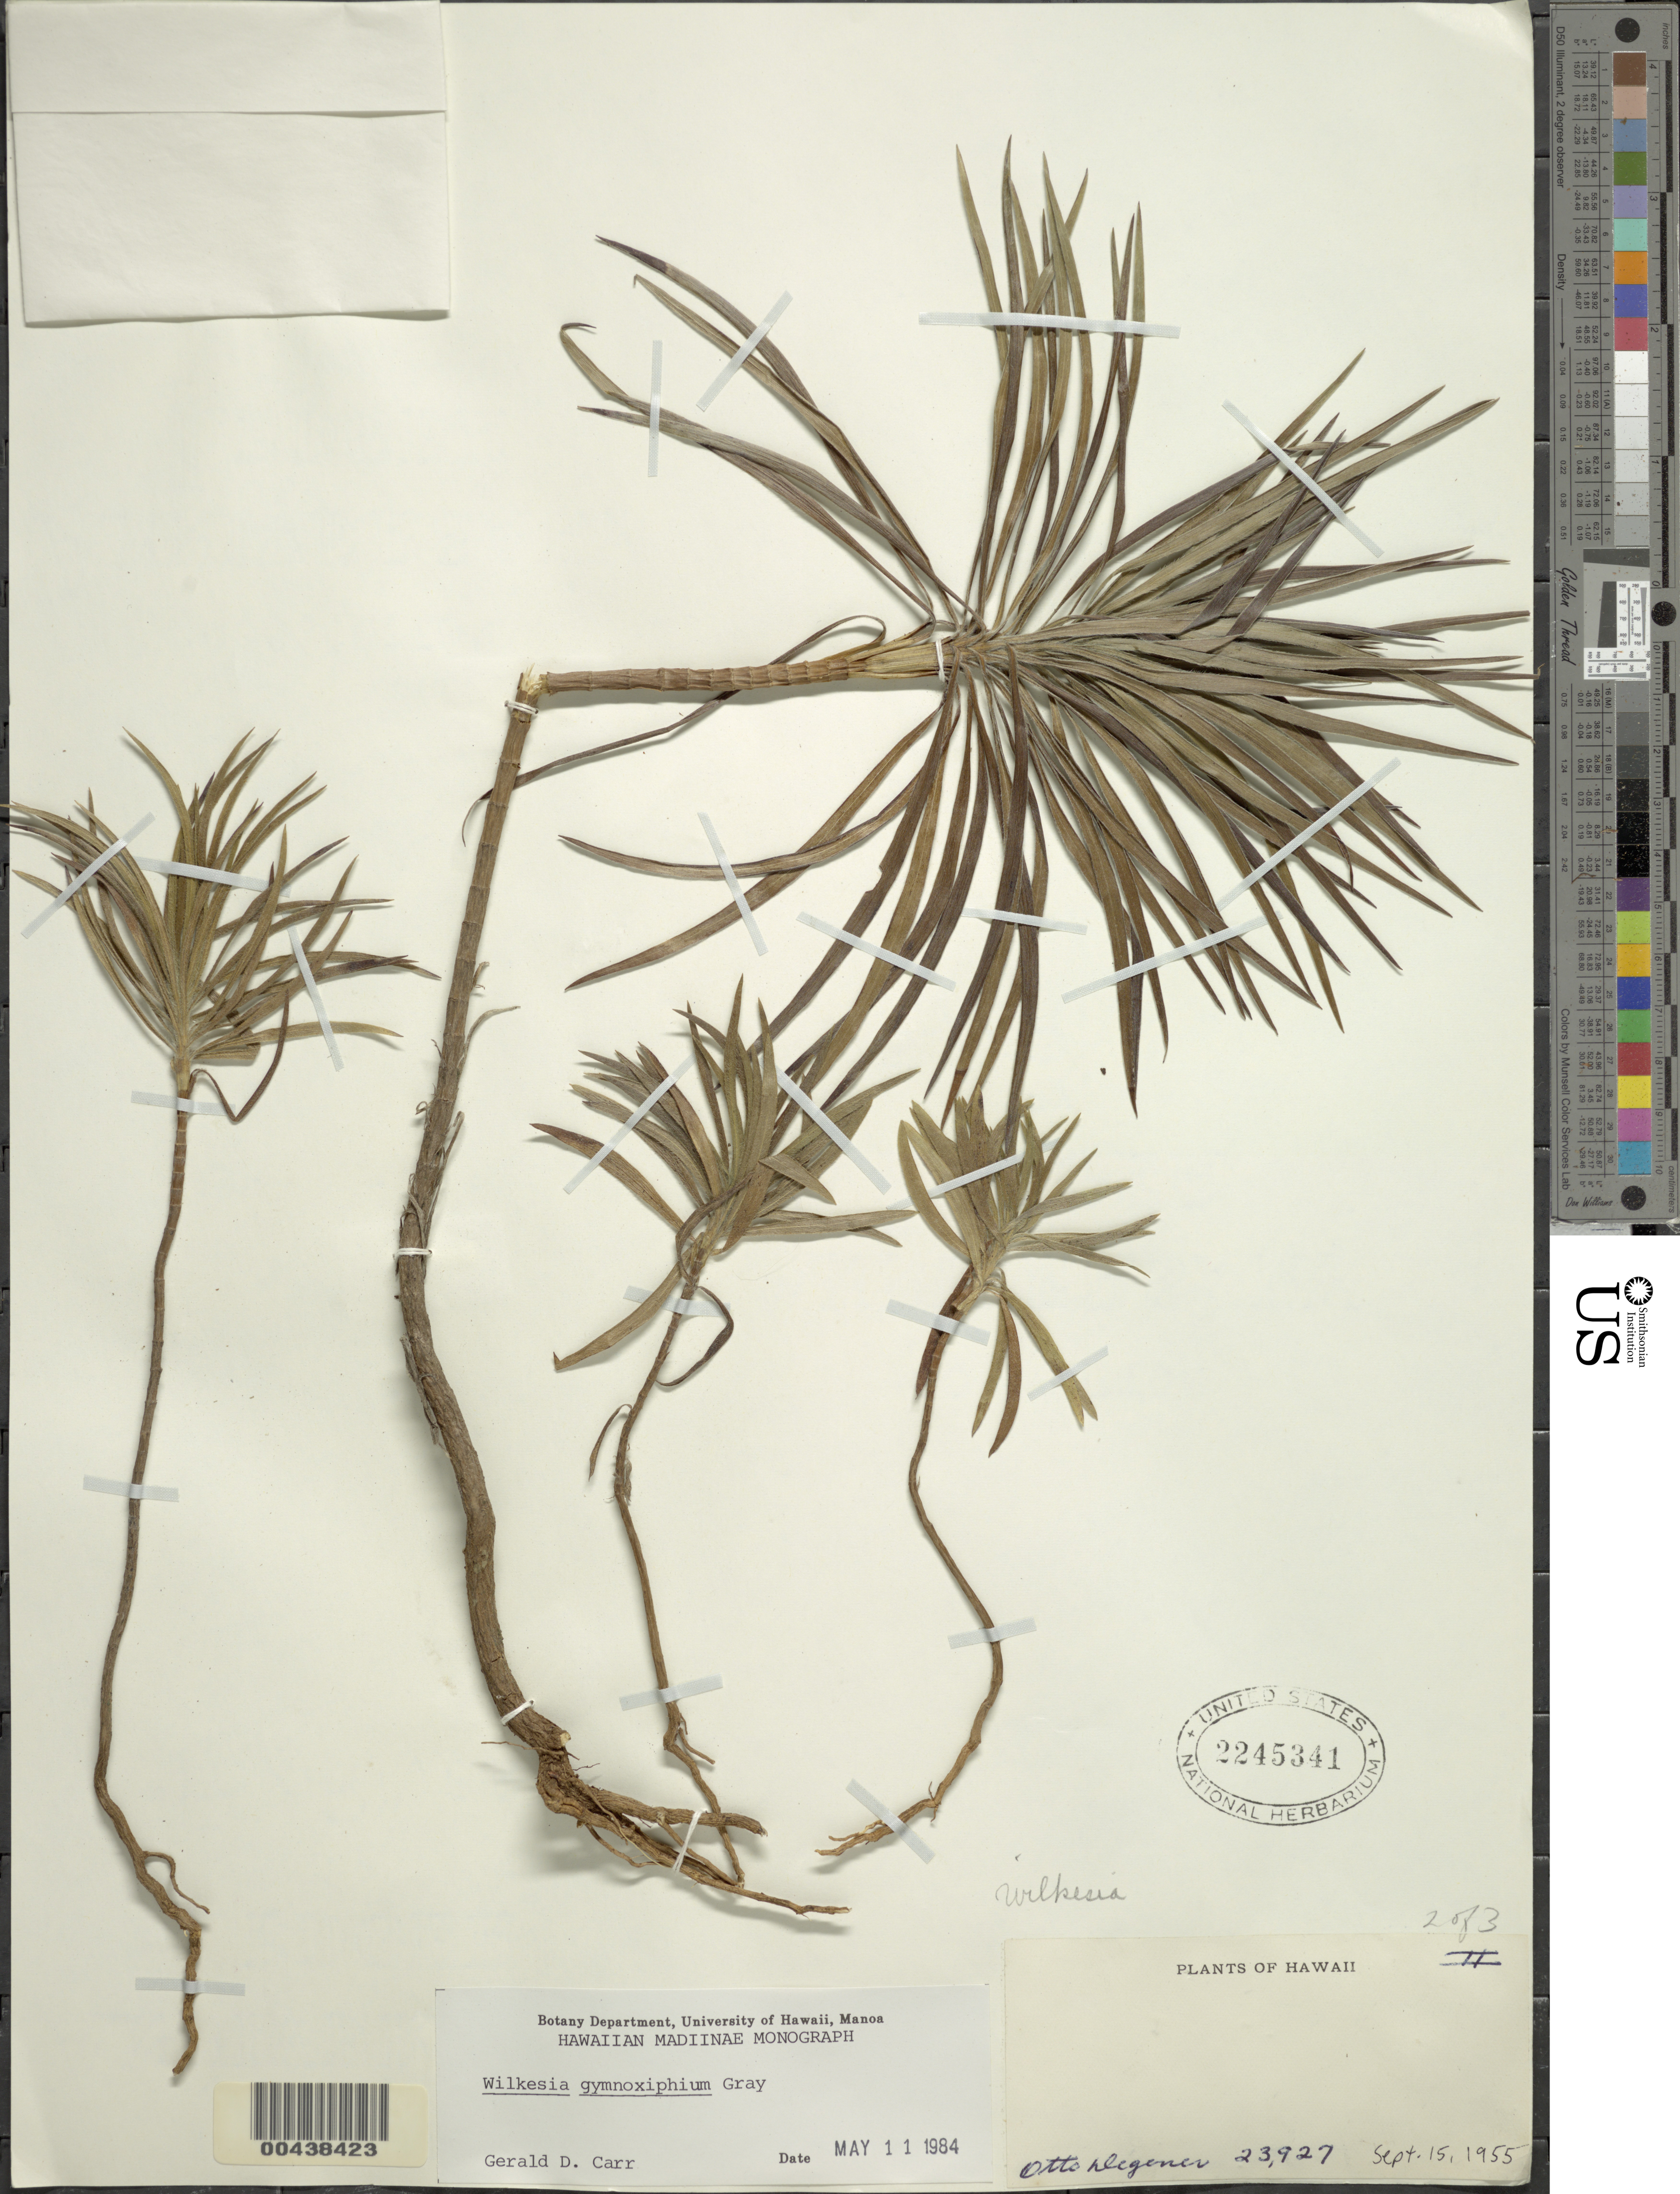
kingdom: Plantae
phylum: Tracheophyta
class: Magnoliopsida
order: Asterales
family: Asteraceae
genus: Wilkesia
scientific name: Wilkesia gymnoxiphium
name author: A. Gray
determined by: Carr, G. D.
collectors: O. Degener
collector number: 23927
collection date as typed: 15 Sep 1955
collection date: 1955-09-15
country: United States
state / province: Hawaii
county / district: Hawaii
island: Hawaii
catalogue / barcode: US 2245341